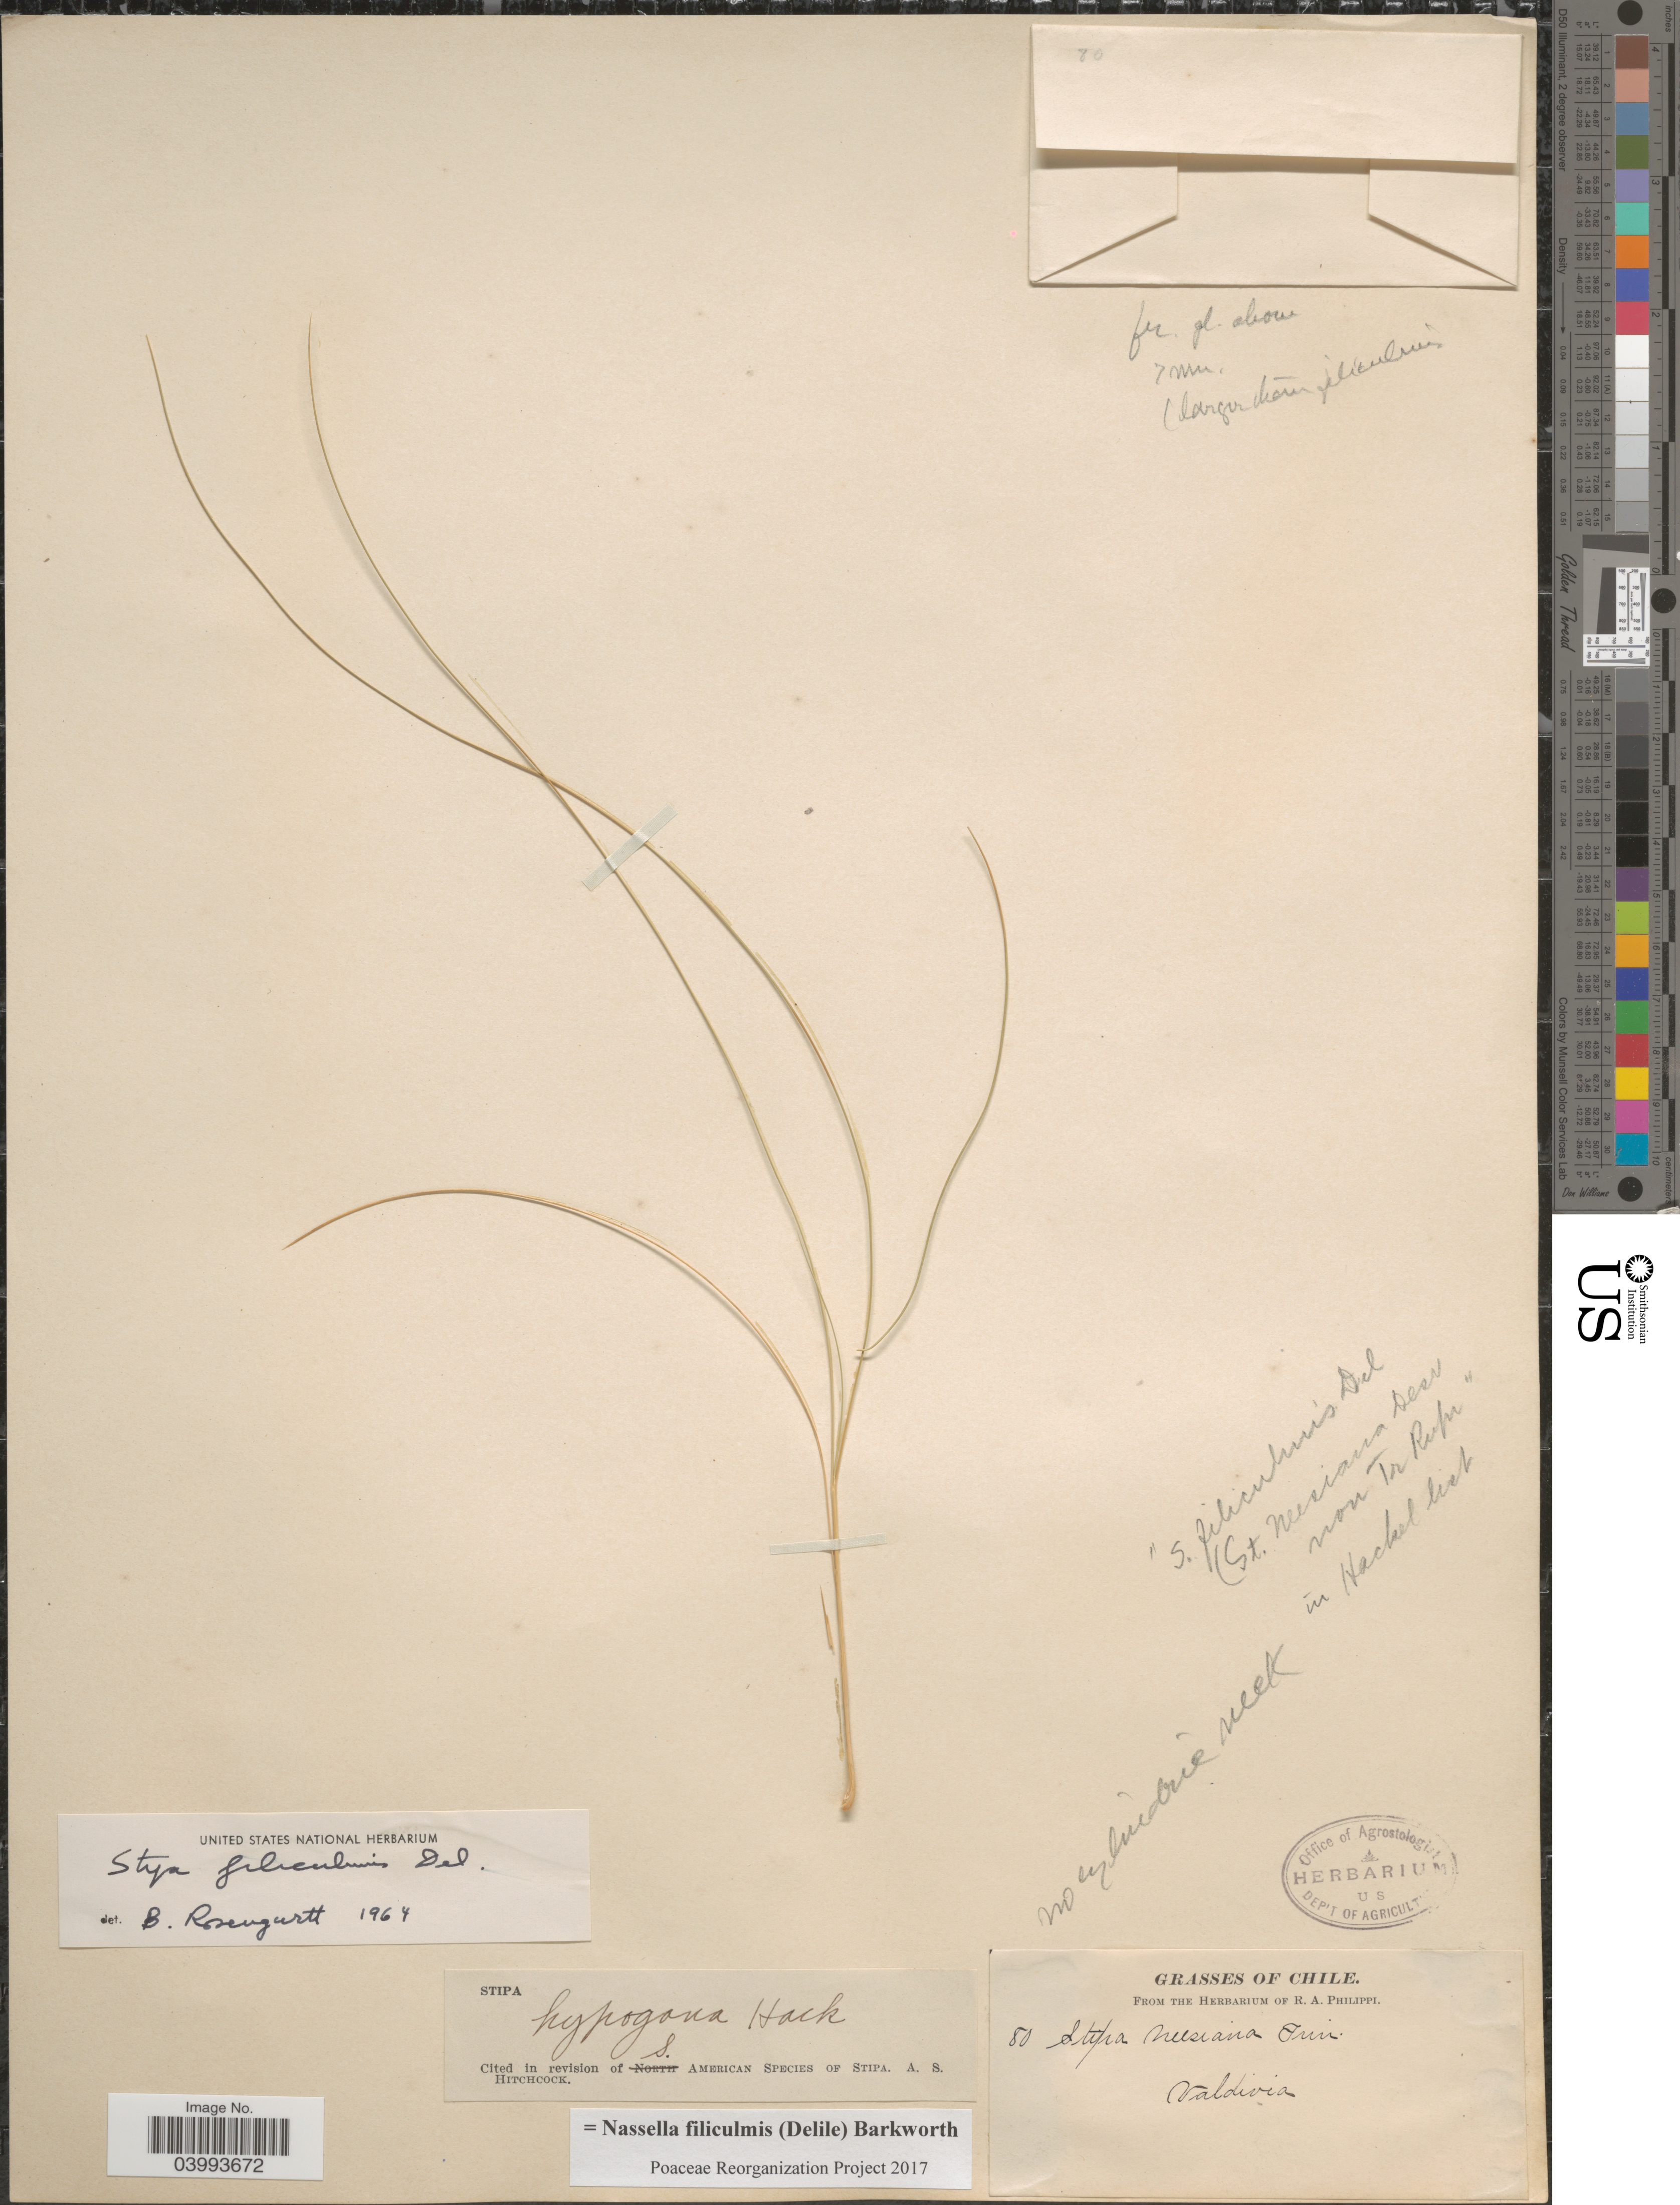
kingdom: Plantae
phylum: Tracheophyta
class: Liliopsida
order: Poales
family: Poaceae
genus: Nassella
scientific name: Nassella filiculmis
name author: (Delile) Barkworth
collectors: ex. herb. R.A. Philippi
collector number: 80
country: Chile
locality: Valdivia.